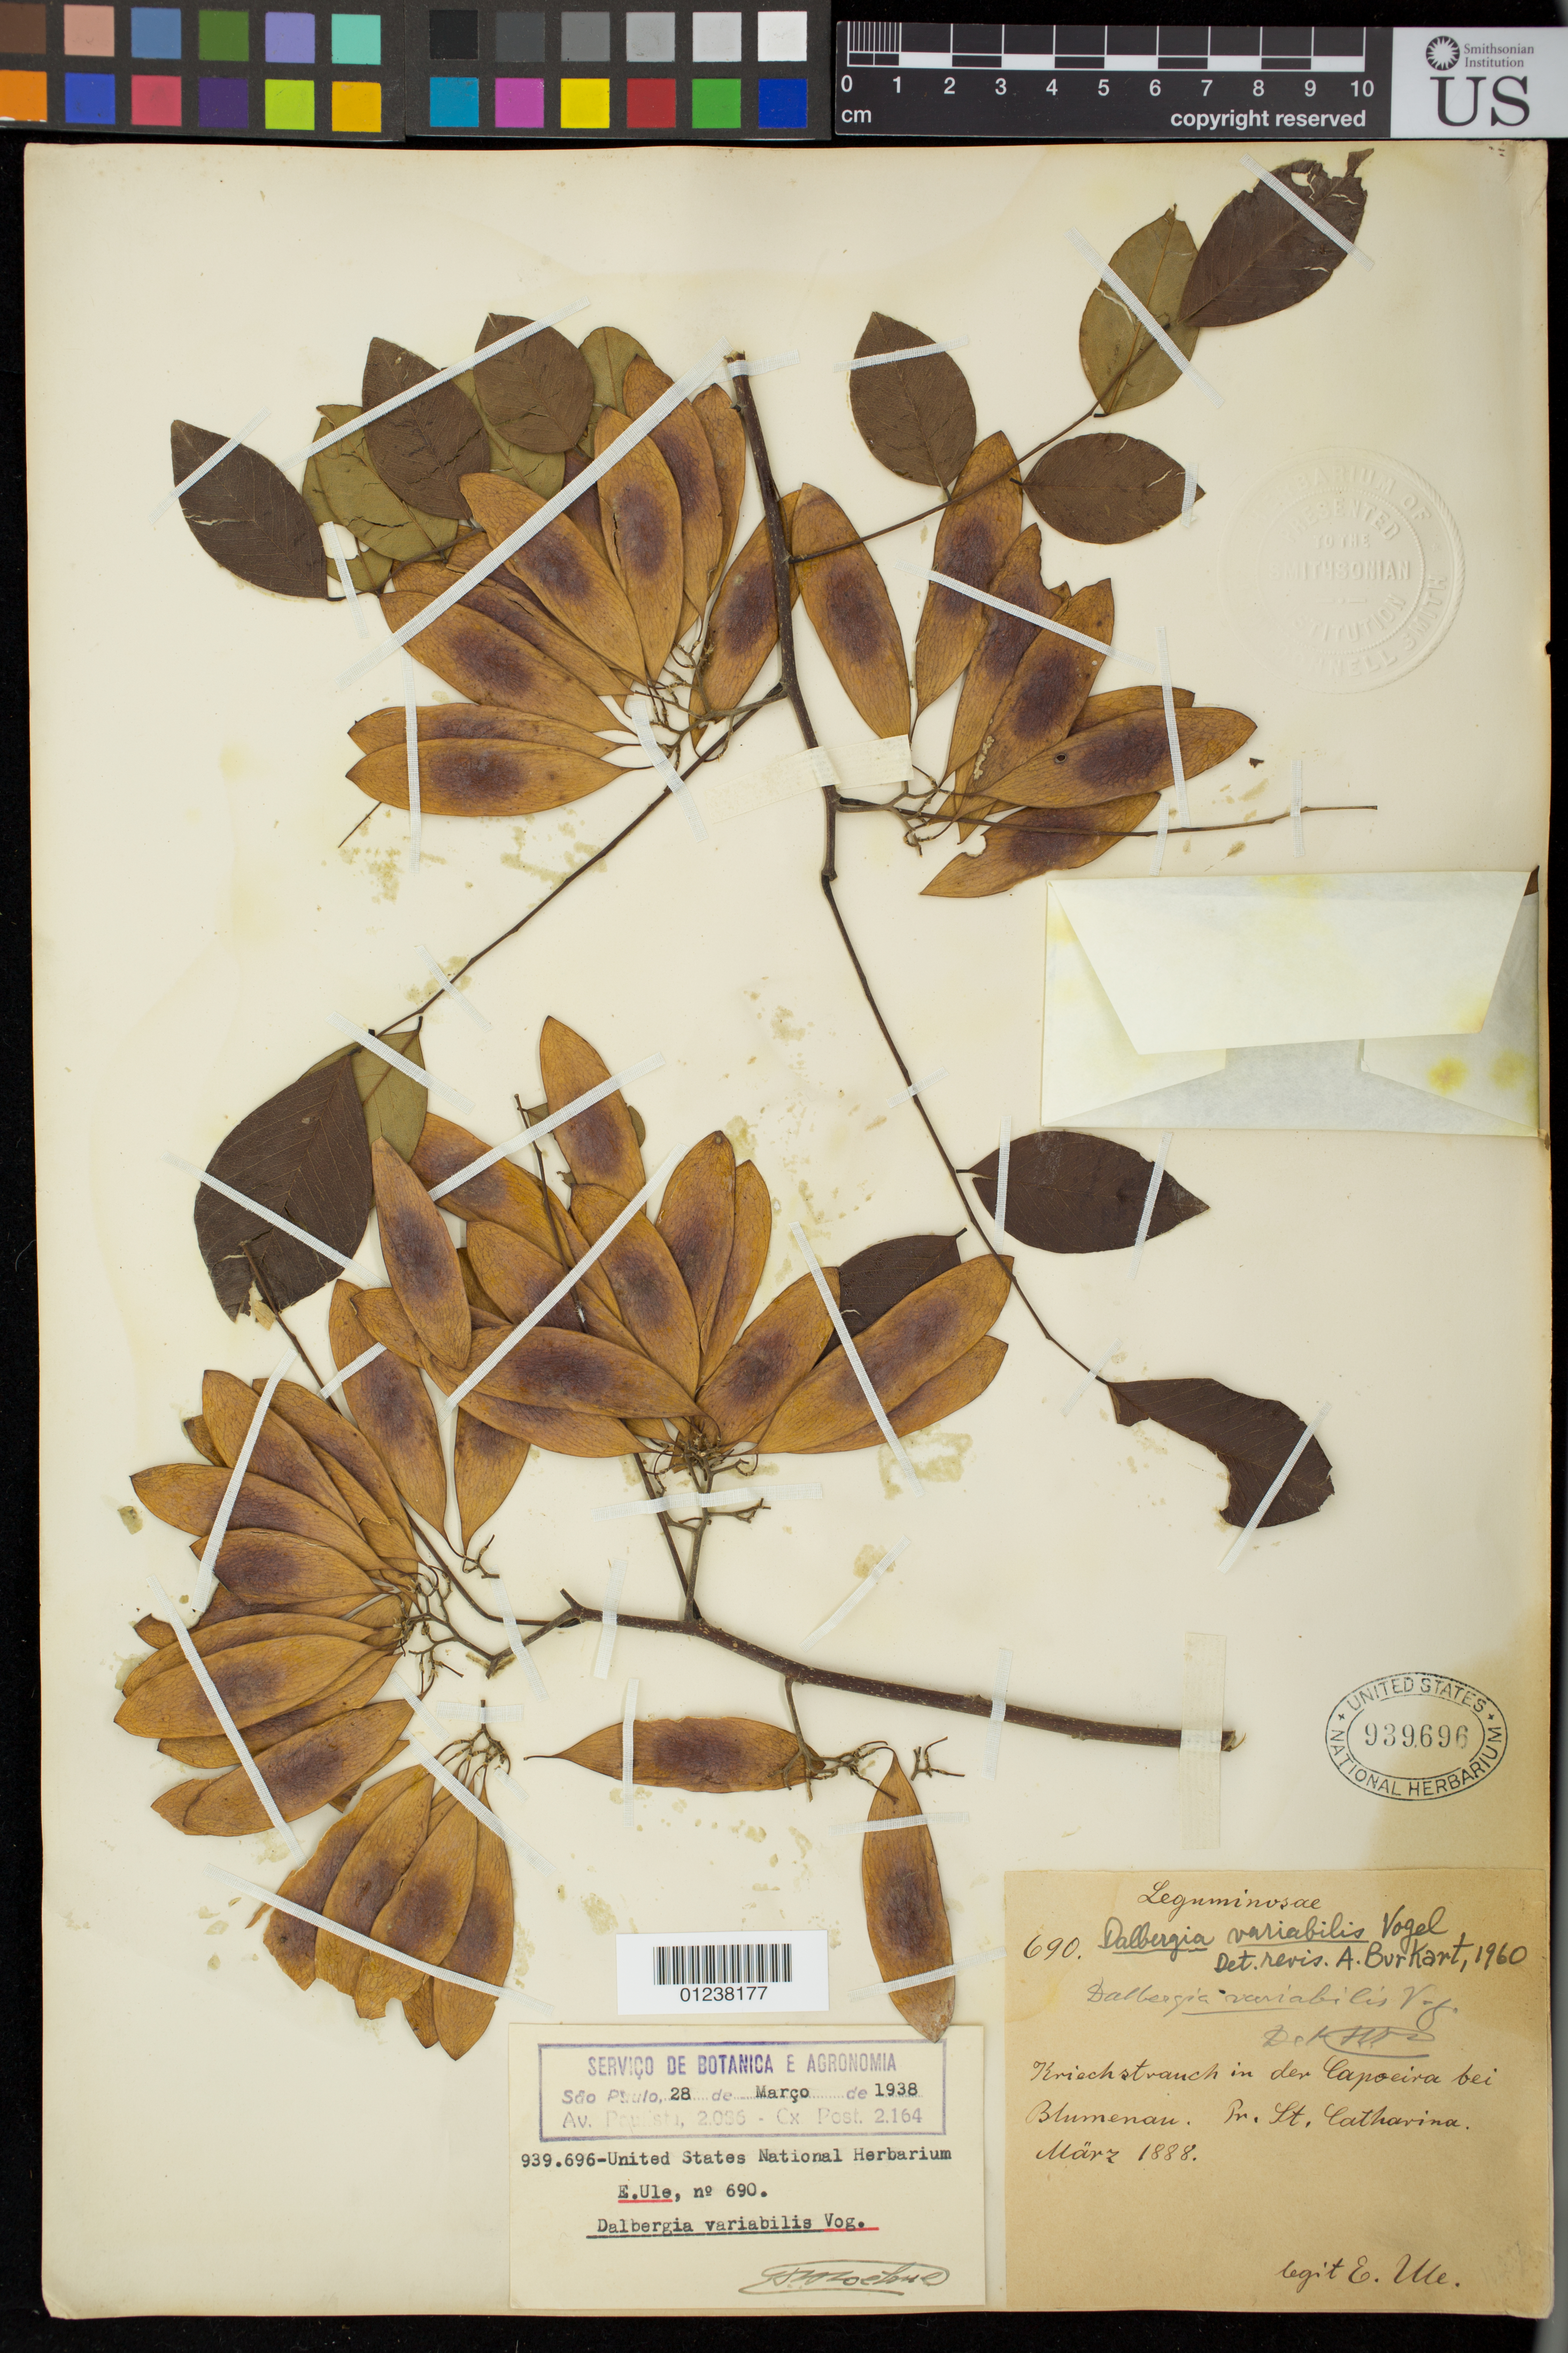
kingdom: Plantae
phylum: Tracheophyta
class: Magnoliopsida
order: Fabales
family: Fabaceae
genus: Dalbergia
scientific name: Dalbergia frutescens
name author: (Vell.) Britton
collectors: E. Ule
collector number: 690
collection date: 1888-03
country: Brazil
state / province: Santa Catarina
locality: Kriechstrauch in der Capoeira bei Blumenau. Pr. St. Catharina.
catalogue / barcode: US 939696